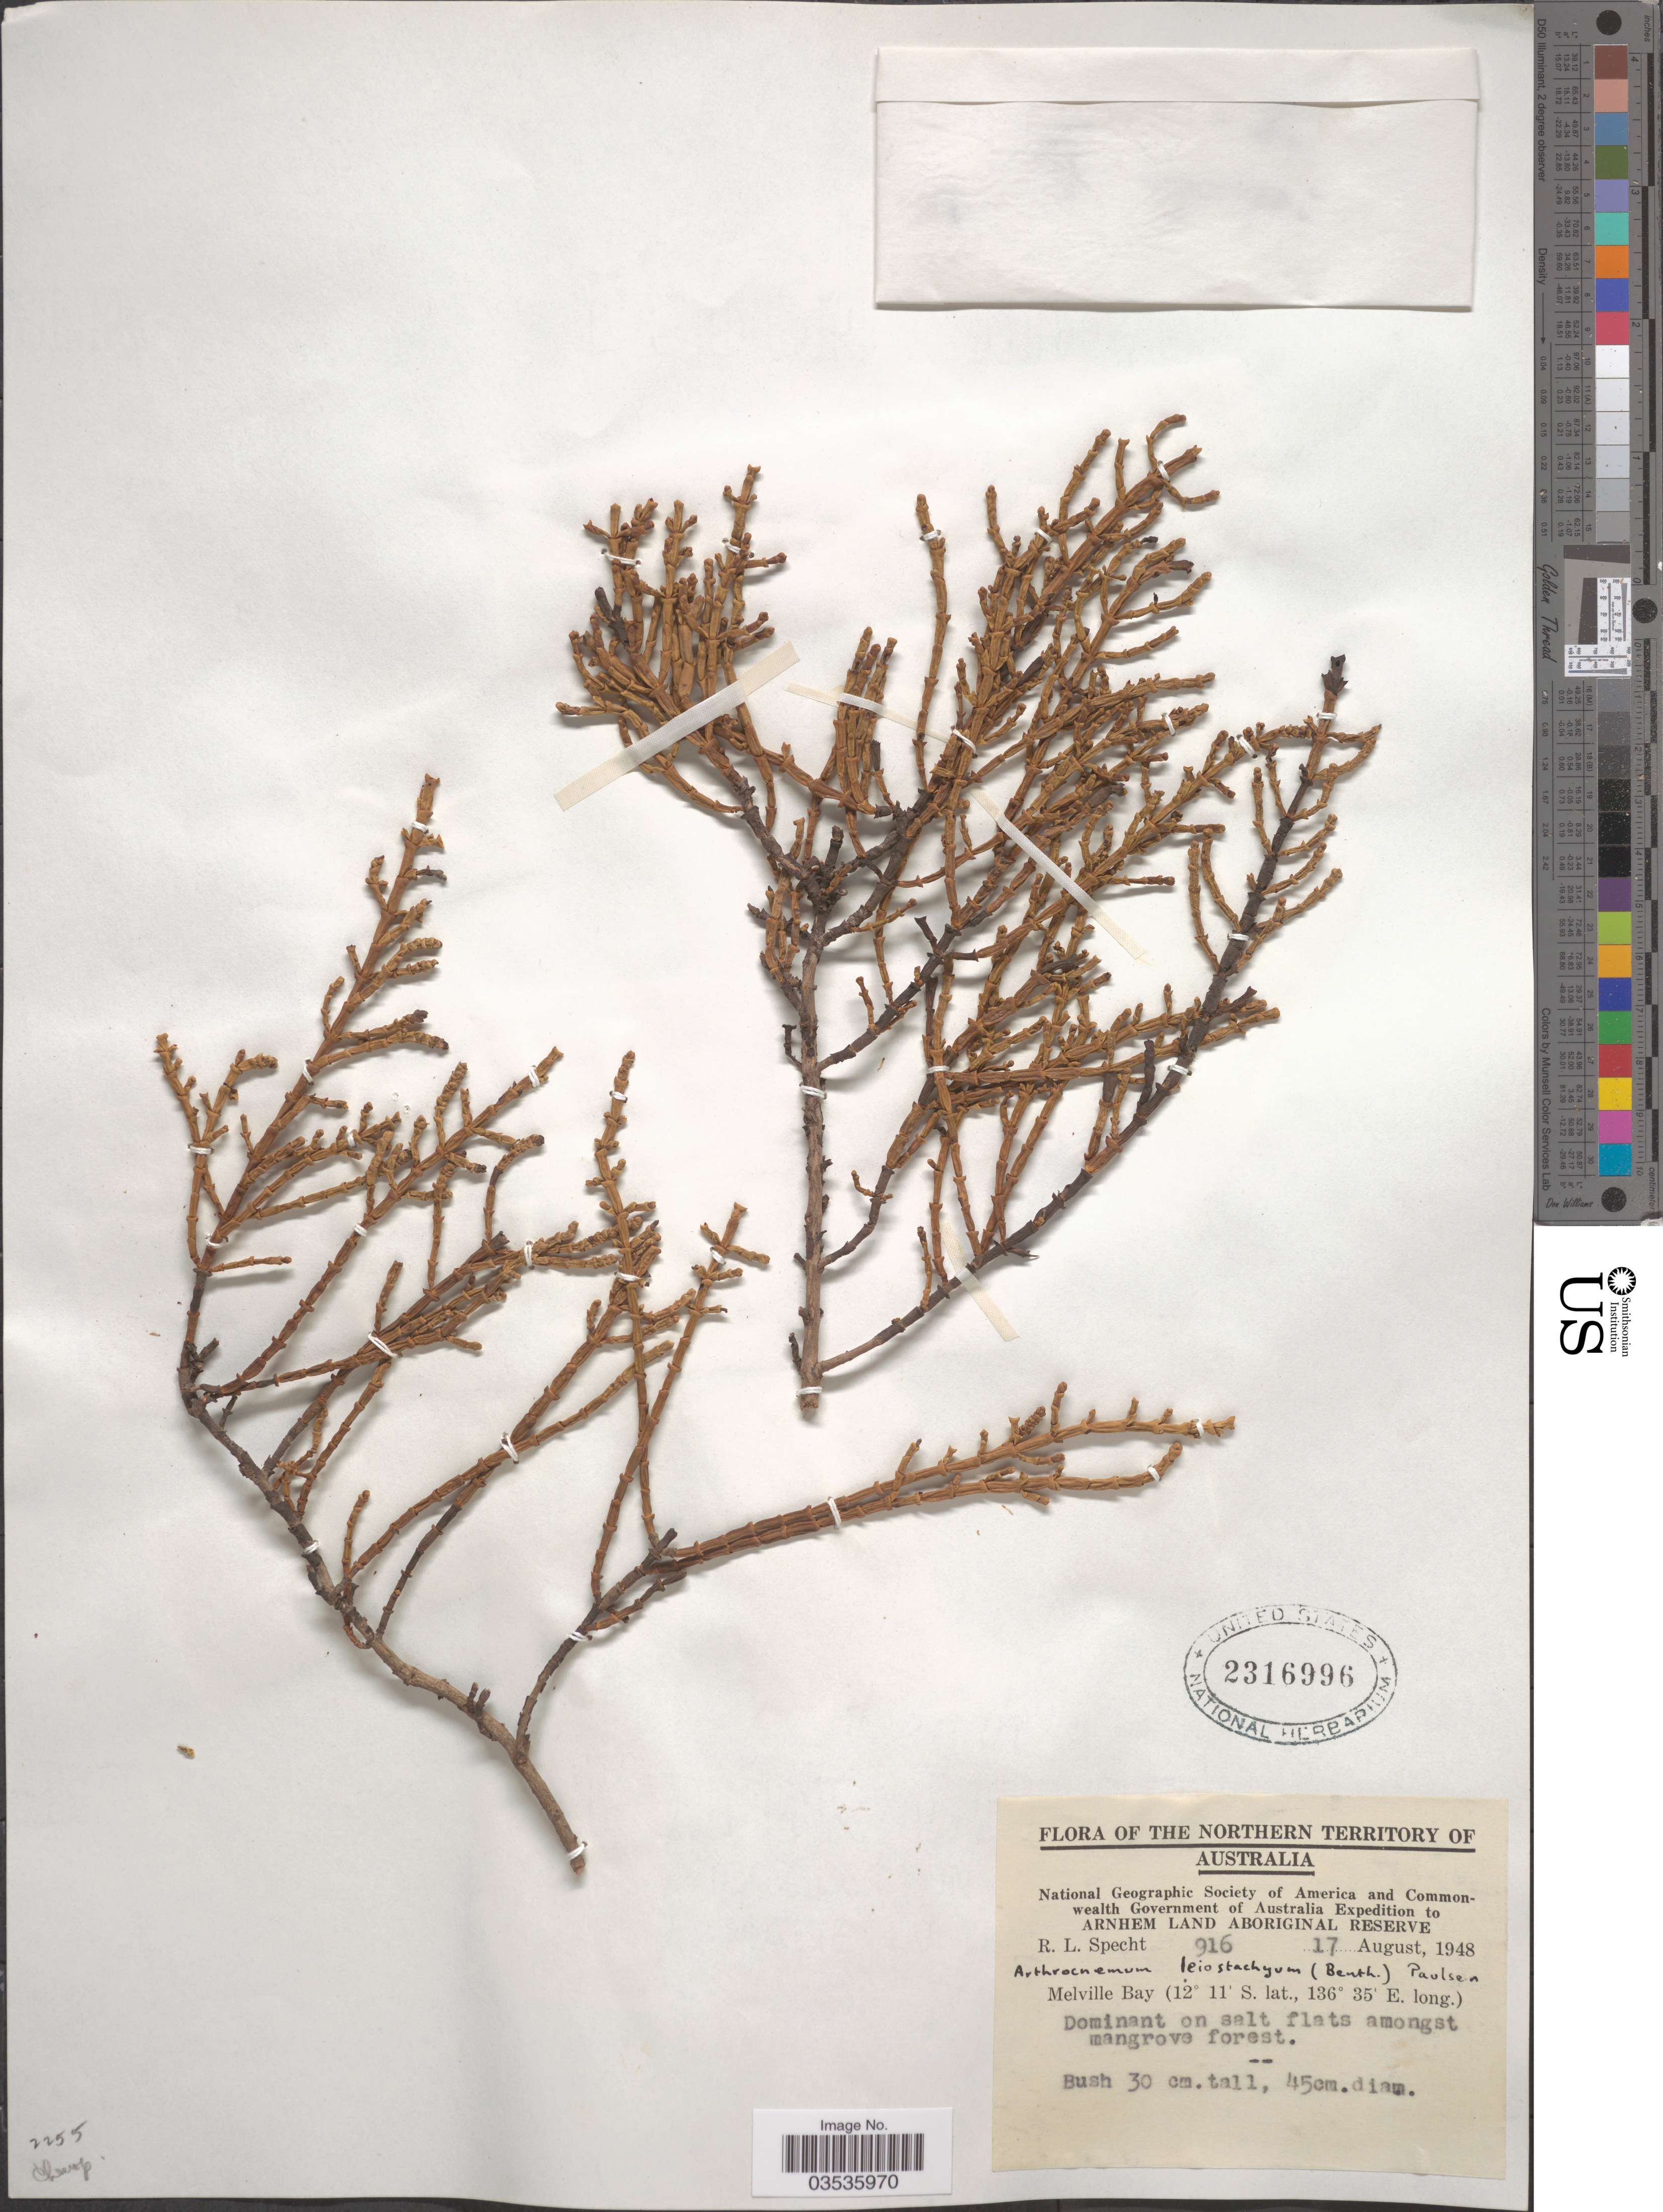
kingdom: Plantae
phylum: Tracheophyta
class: Magnoliopsida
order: Caryophyllales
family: Amaranthaceae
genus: Tecticornia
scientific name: Tecticornia indica subsp. leiostachya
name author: (Benth.) K.A. Sheph. & Paul G. Wilson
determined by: Mallinson, David James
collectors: R. L. Specht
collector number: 916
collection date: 1948-08-17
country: Australia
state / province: Northern Territory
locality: Arnhem Land Aboriginal Reserve. Melville Bay.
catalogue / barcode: US 2316996